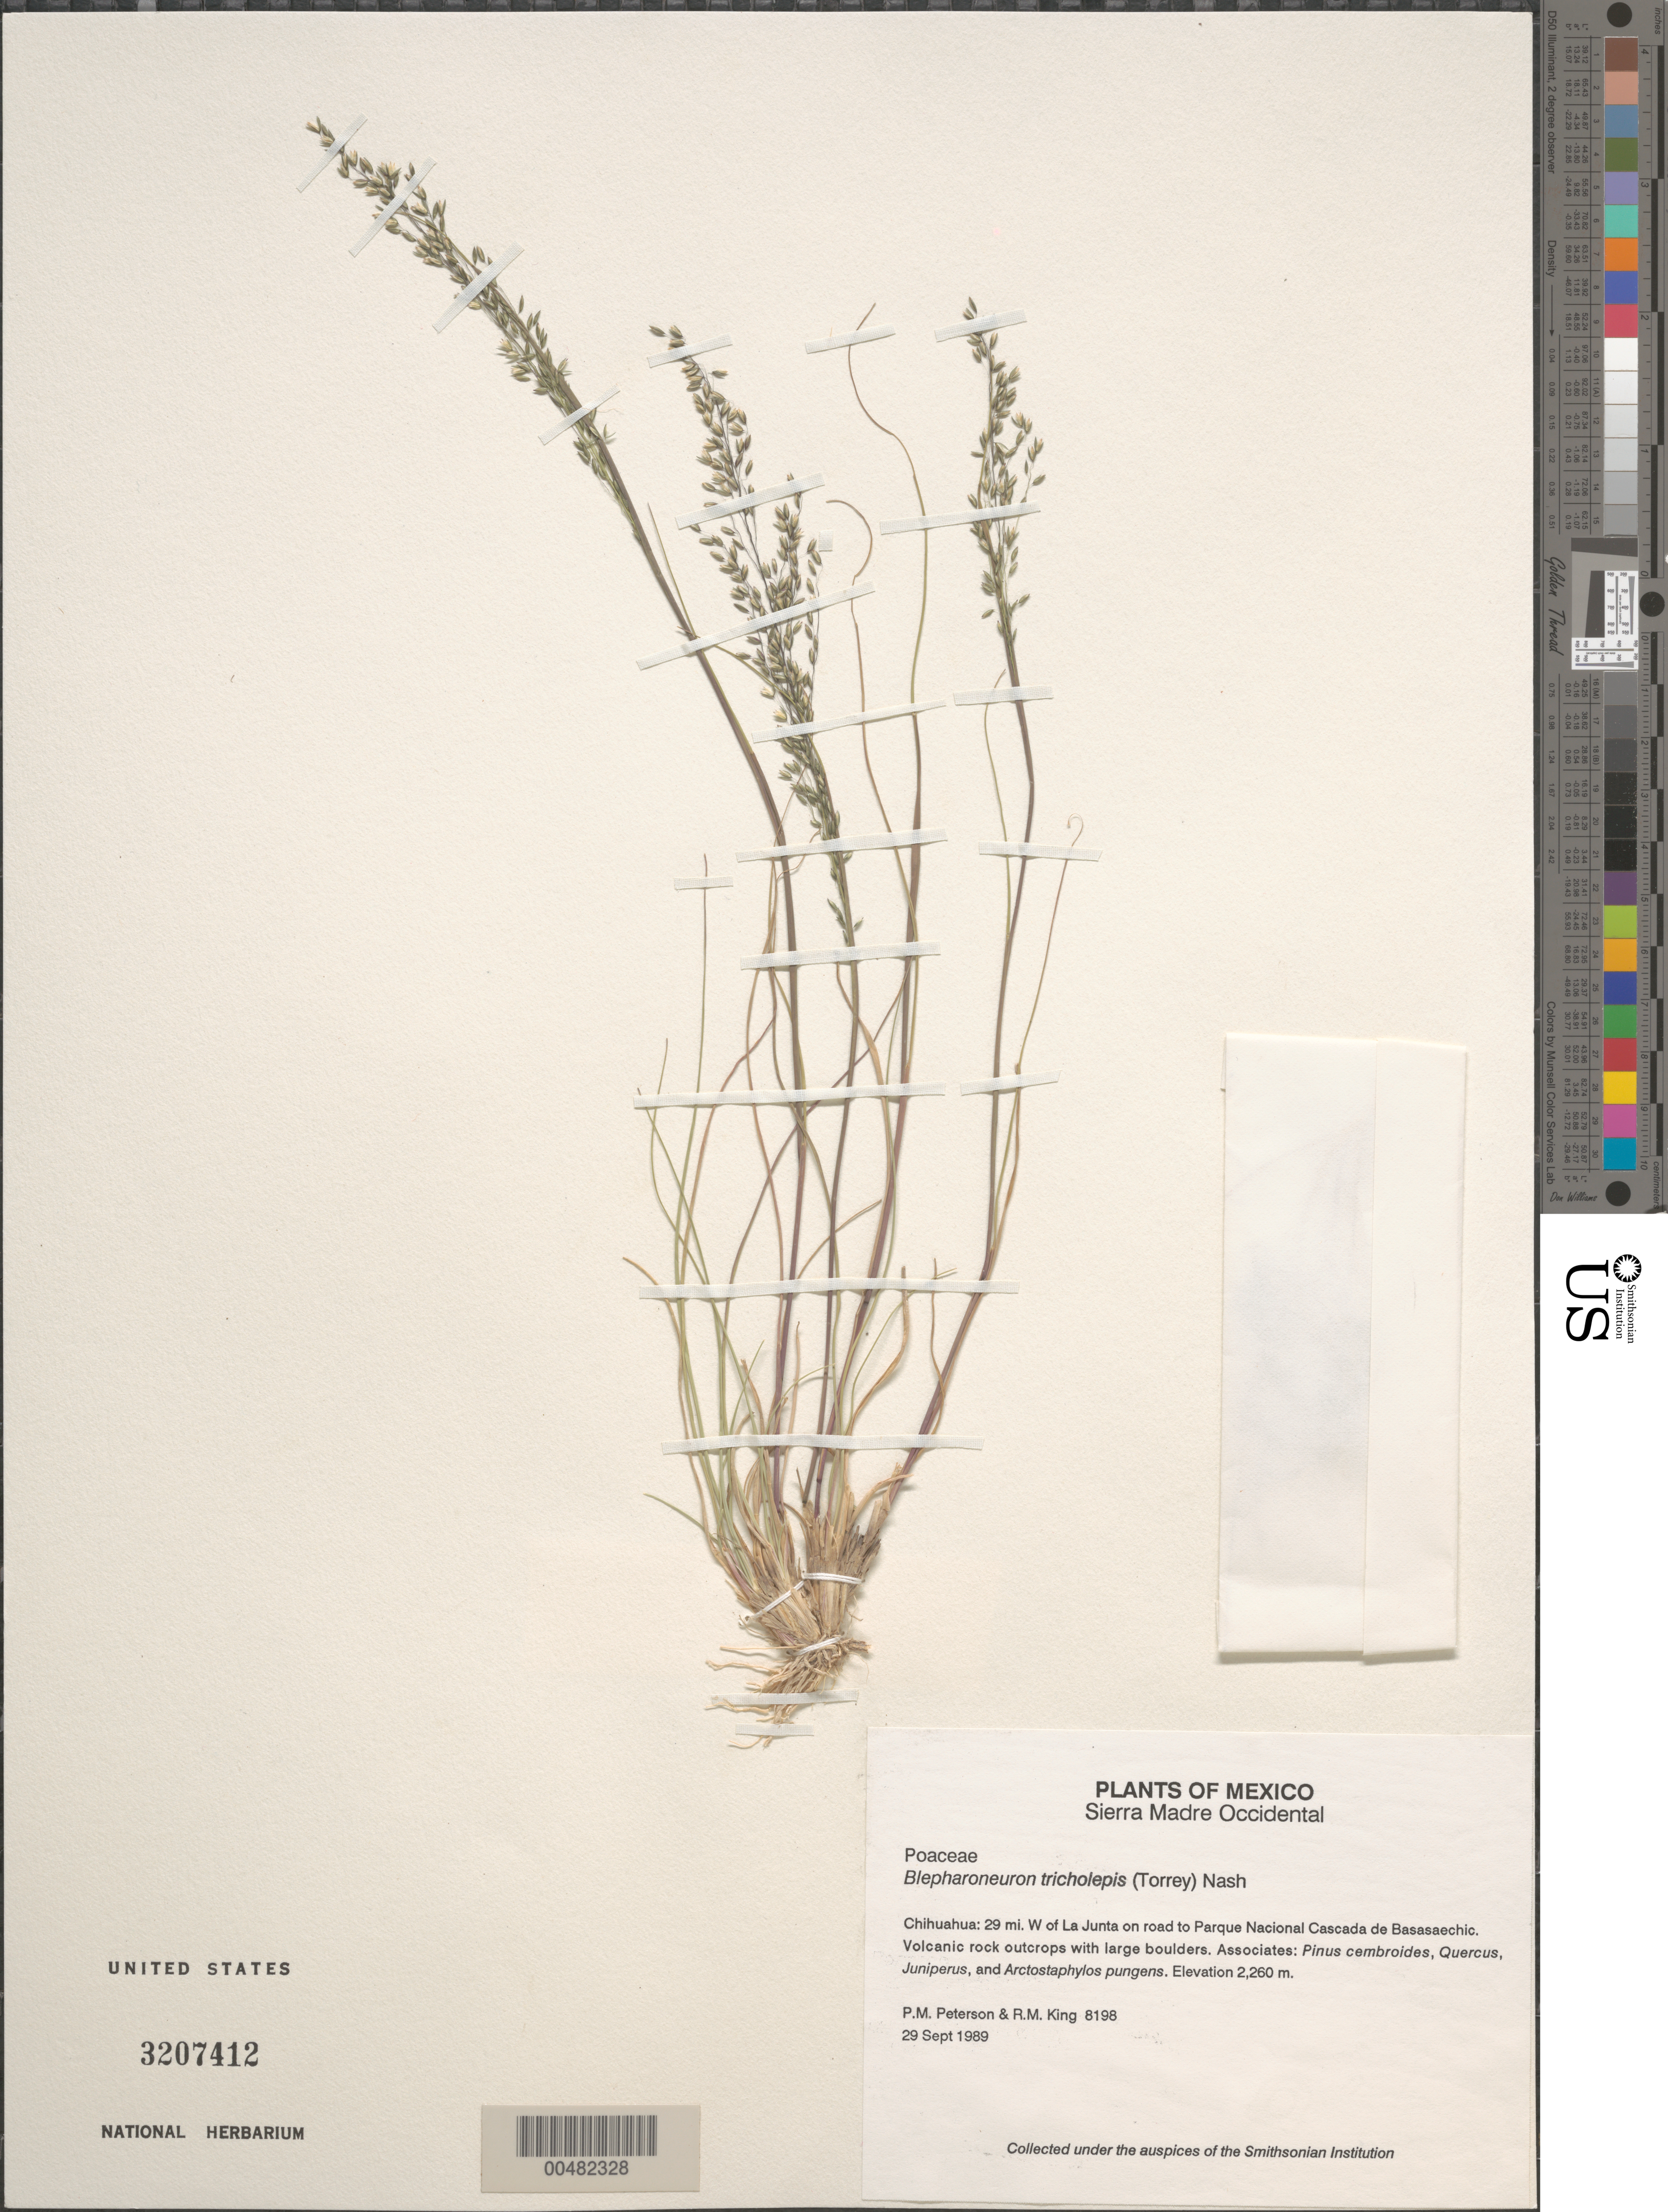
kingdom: Plantae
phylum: Tracheophyta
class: Liliopsida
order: Poales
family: Poaceae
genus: Blepharoneuron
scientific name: Blepharoneuron tricholepis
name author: (Torr.) Nash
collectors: P. M. Peterson & R. M. King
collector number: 8198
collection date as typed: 29 Sep 1989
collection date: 1989-09-29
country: Mexico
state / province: Chihuahua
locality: Sierra Madre Occidental, 29 mi W of La Junta on rd to Parque Nacional Cascada de Basasaechic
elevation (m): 2260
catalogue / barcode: US 3207412